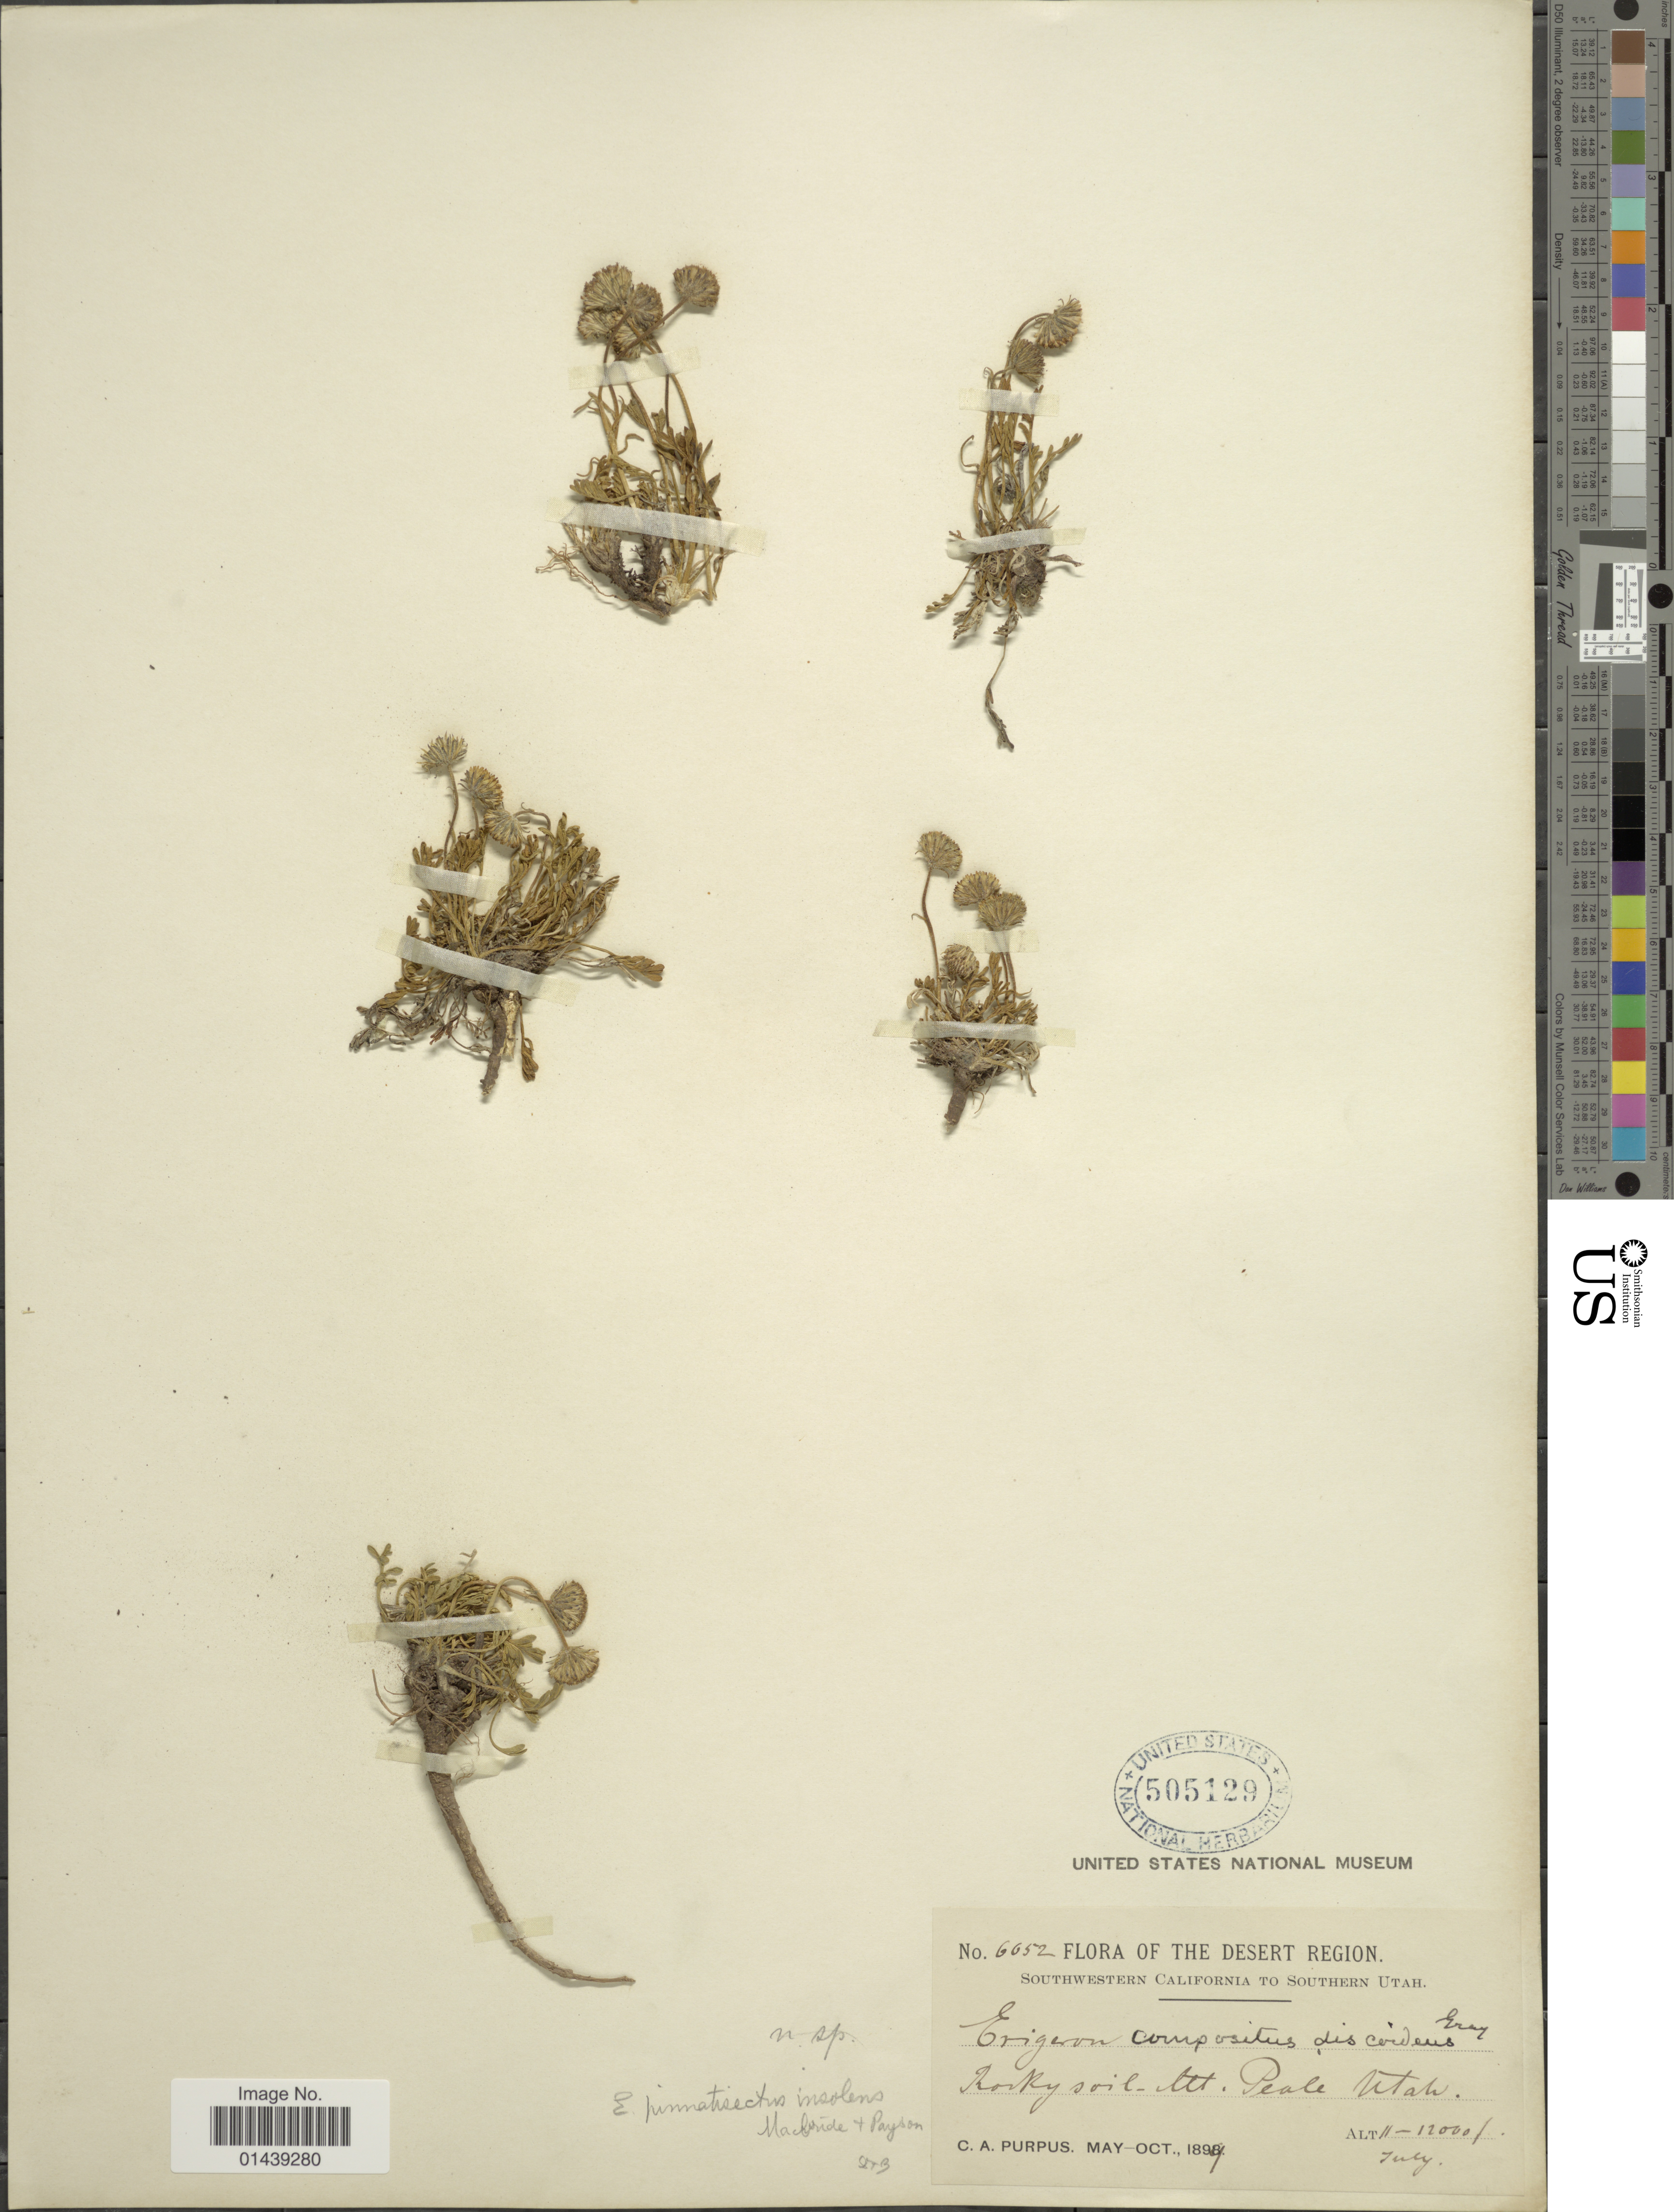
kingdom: Plantae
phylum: Tracheophyta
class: Magnoliopsida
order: Asterales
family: Asteraceae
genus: Erigeron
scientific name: Erigeron pinnatisectus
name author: (A. Gray) A. Nelson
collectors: C. A. Purpus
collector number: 6652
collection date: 1899-05/1899-10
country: United States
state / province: Utah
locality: Desert Region. Southern Utah. Peale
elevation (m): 3353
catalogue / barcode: US 505129